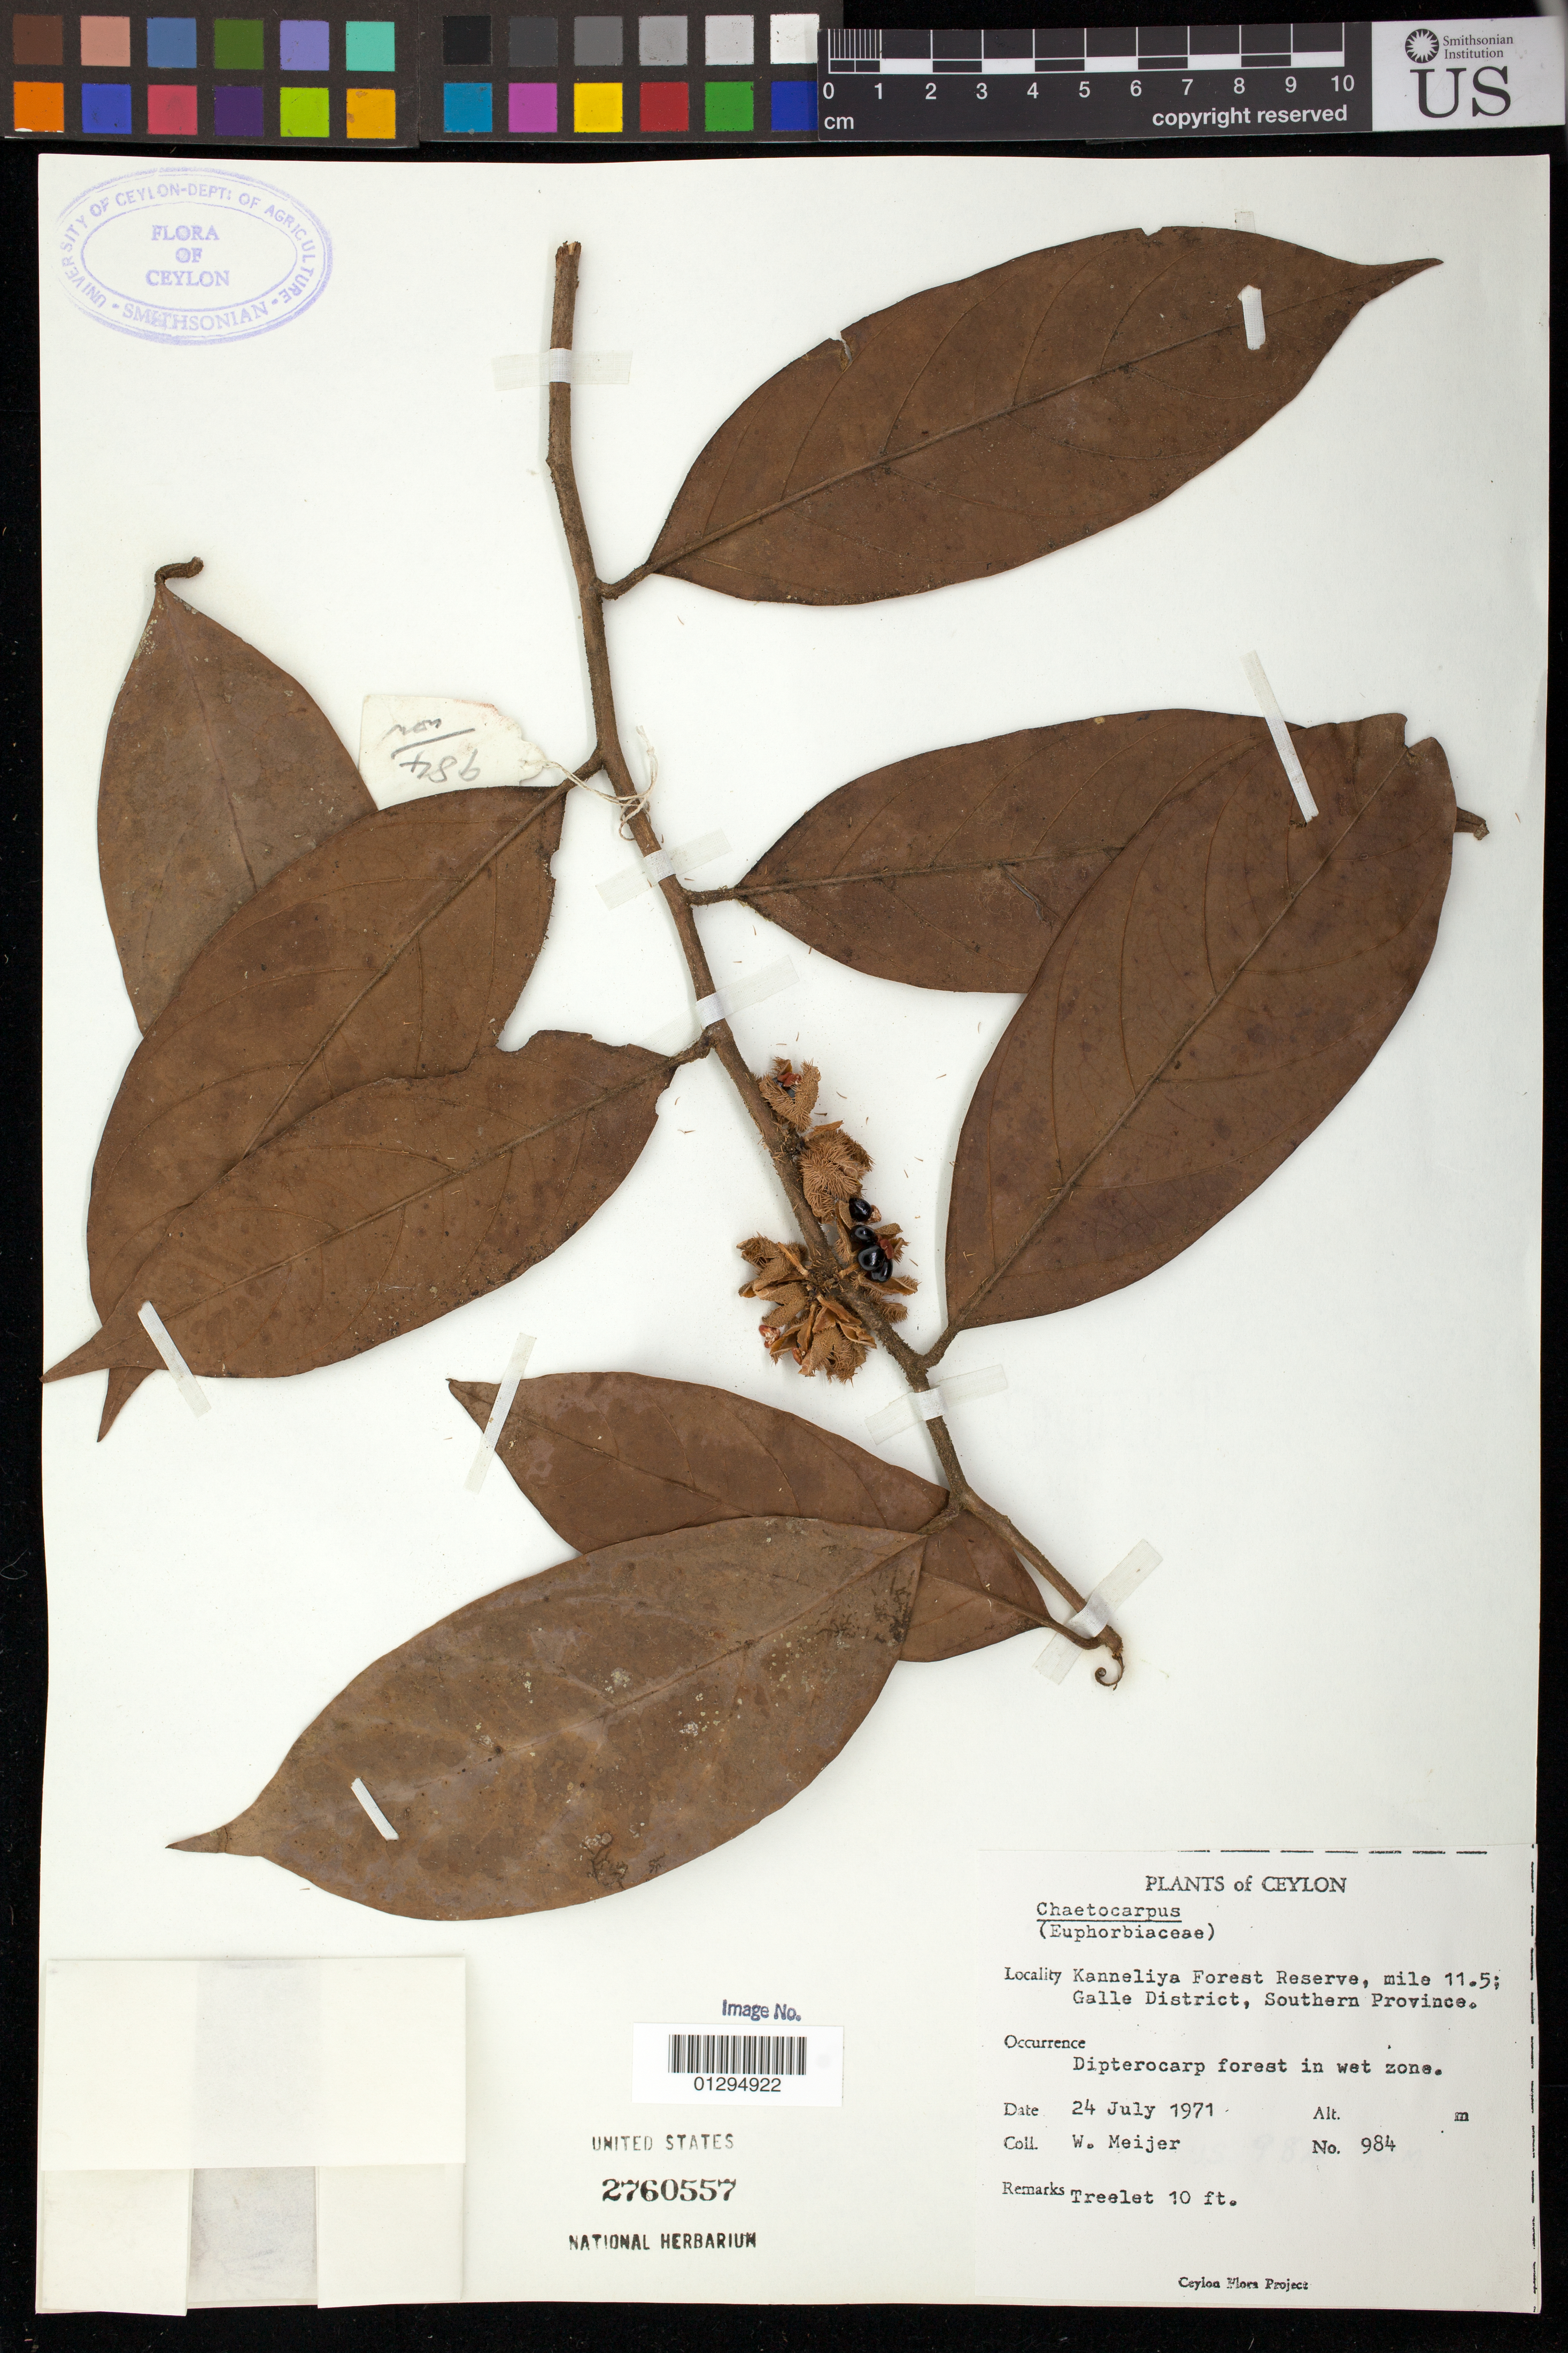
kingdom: Plantae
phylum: Tracheophyta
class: Magnoliopsida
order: Malpighiales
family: Peraceae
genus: Chaetocarpus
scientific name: Chaetocarpus sp.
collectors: W. Meijer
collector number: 984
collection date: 1971-07-24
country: Sri Lanka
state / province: Southern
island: Ceylon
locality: Kanneliya Forest Reserve, mile 11.5; Galle District,.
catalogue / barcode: US 2760557